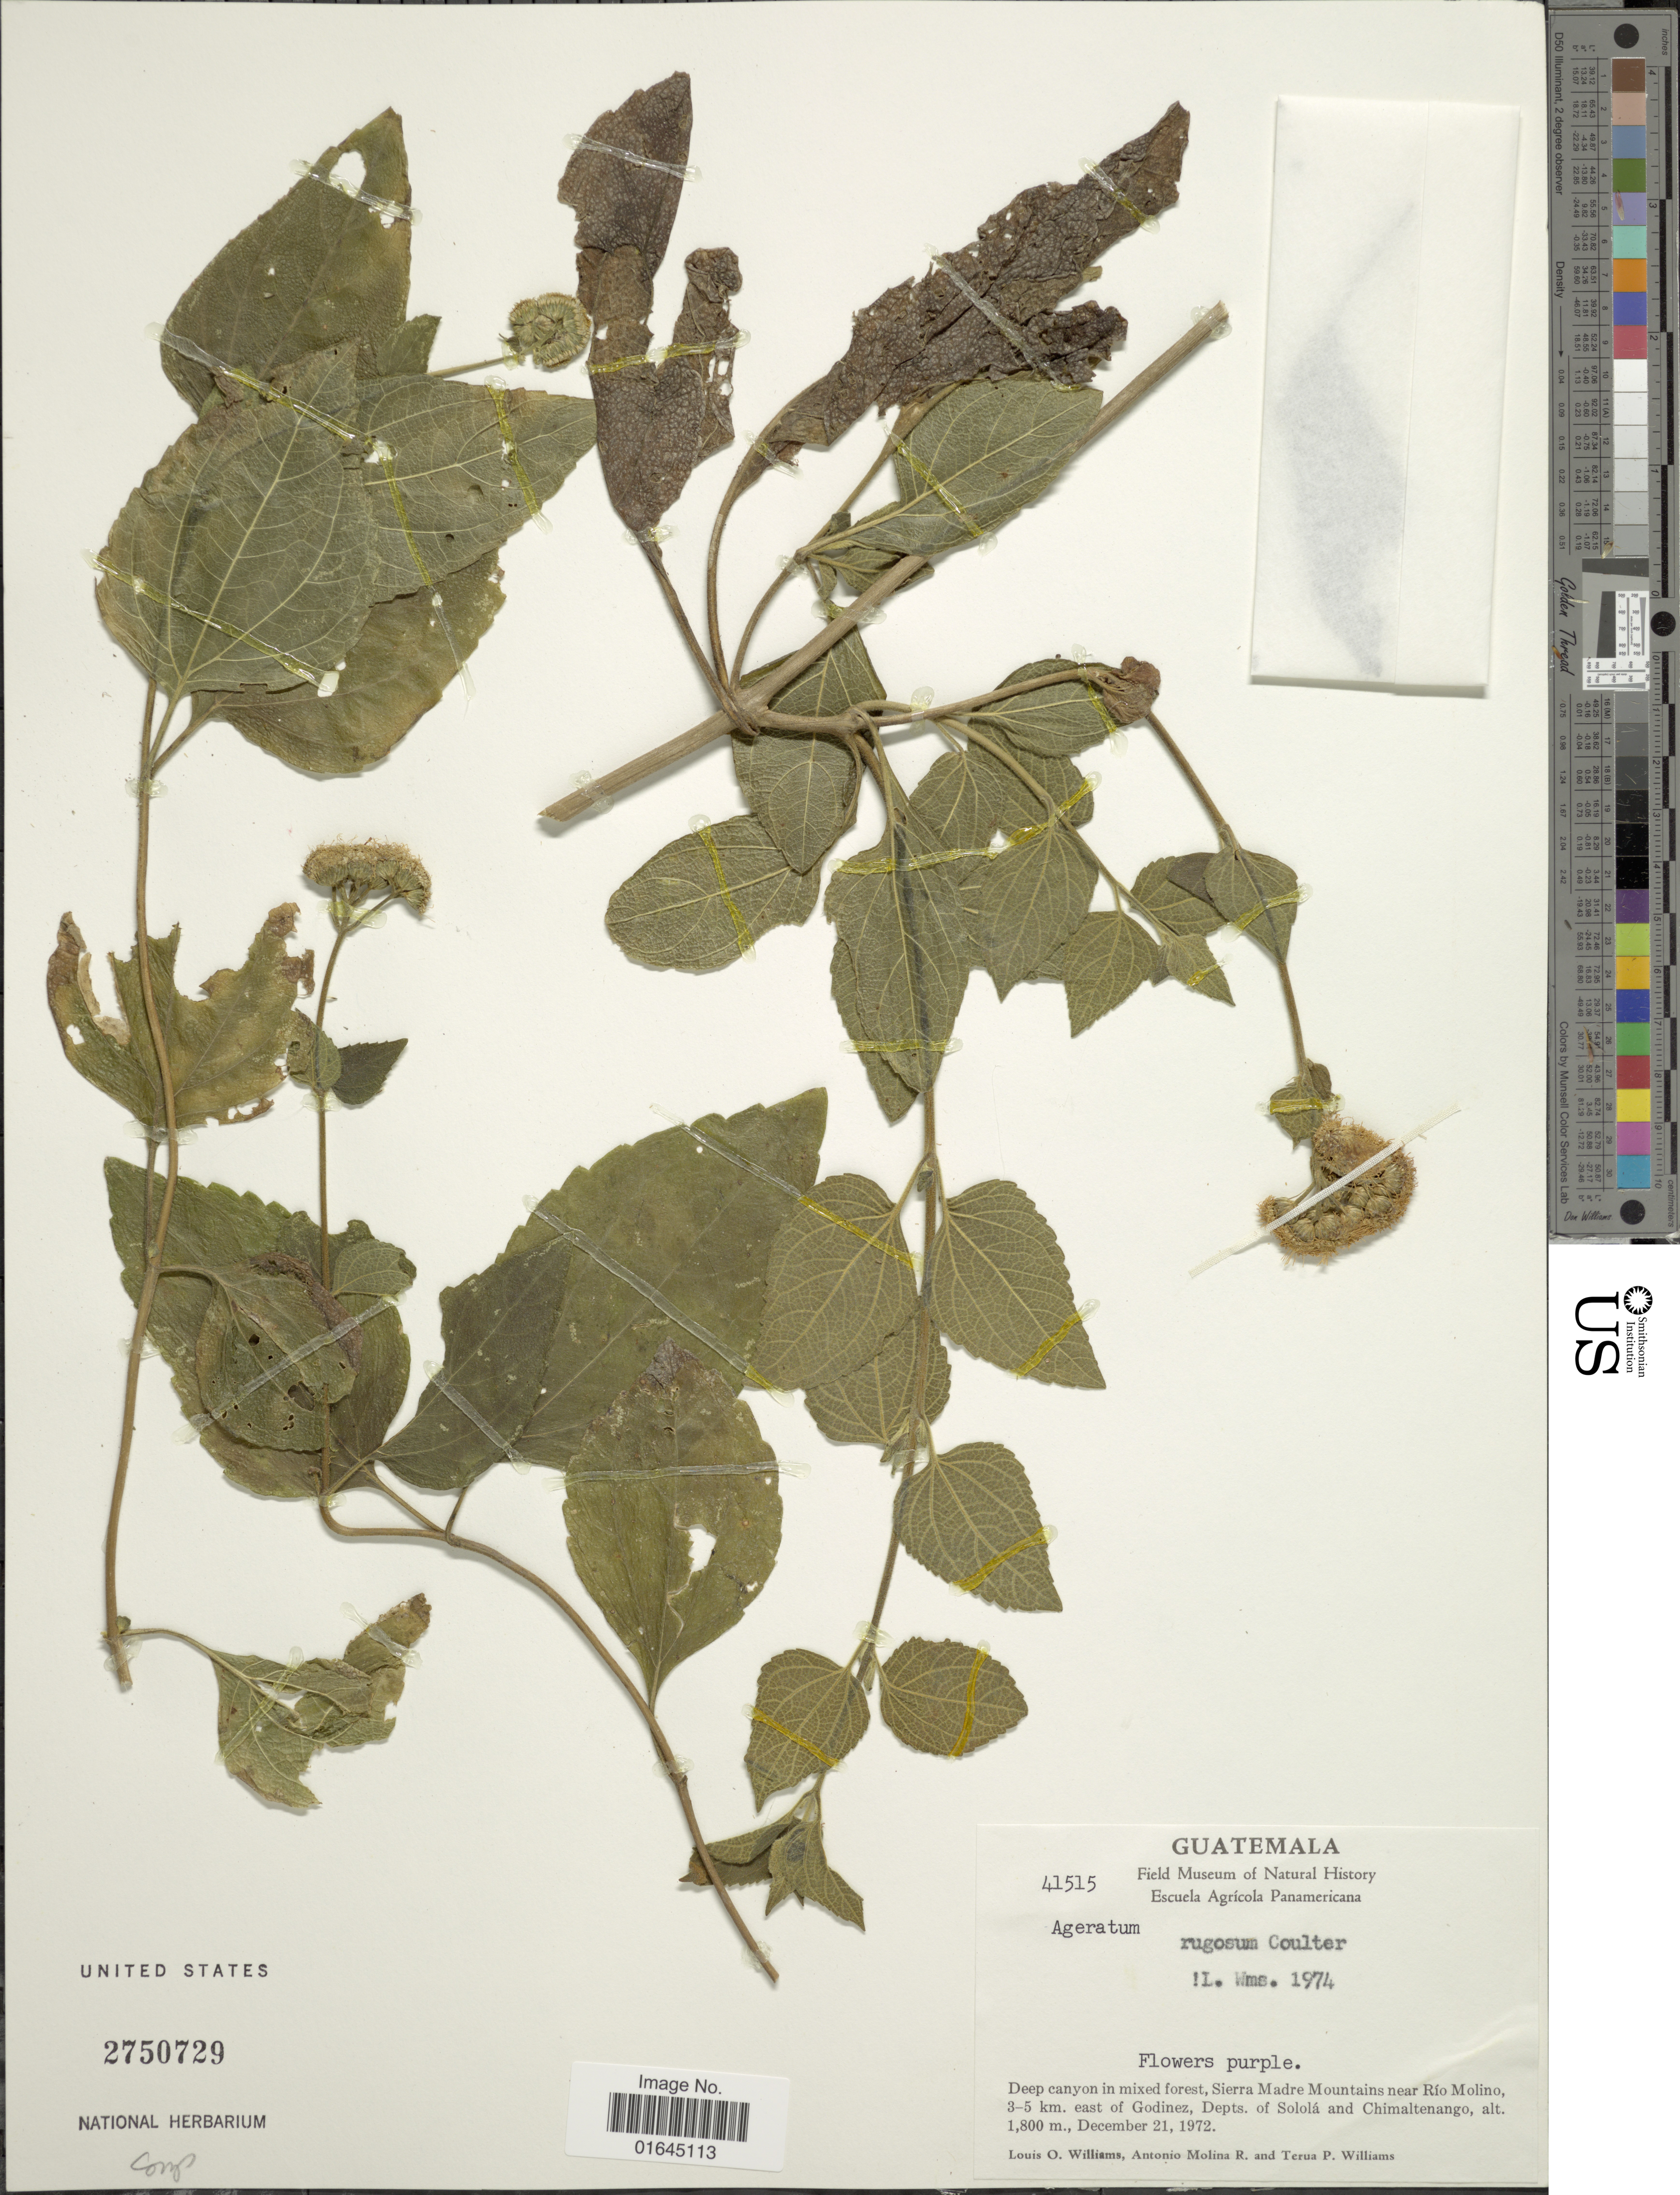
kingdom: Plantae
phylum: Tracheophyta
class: Magnoliopsida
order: Asterales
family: Asteraceae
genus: Ageratum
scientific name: Ageratum rugosum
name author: J.M. Coult.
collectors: L. O. Williams, A. Molina R. & T. P. Williams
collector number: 41515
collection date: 1972-12-21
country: Guatemala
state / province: Sololá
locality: Depts. of Sololá and Chimaltenango, Sierra madre Mountains near Río Molino 3-5 km. east of Godinez.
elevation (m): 1800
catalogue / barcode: US 2750729